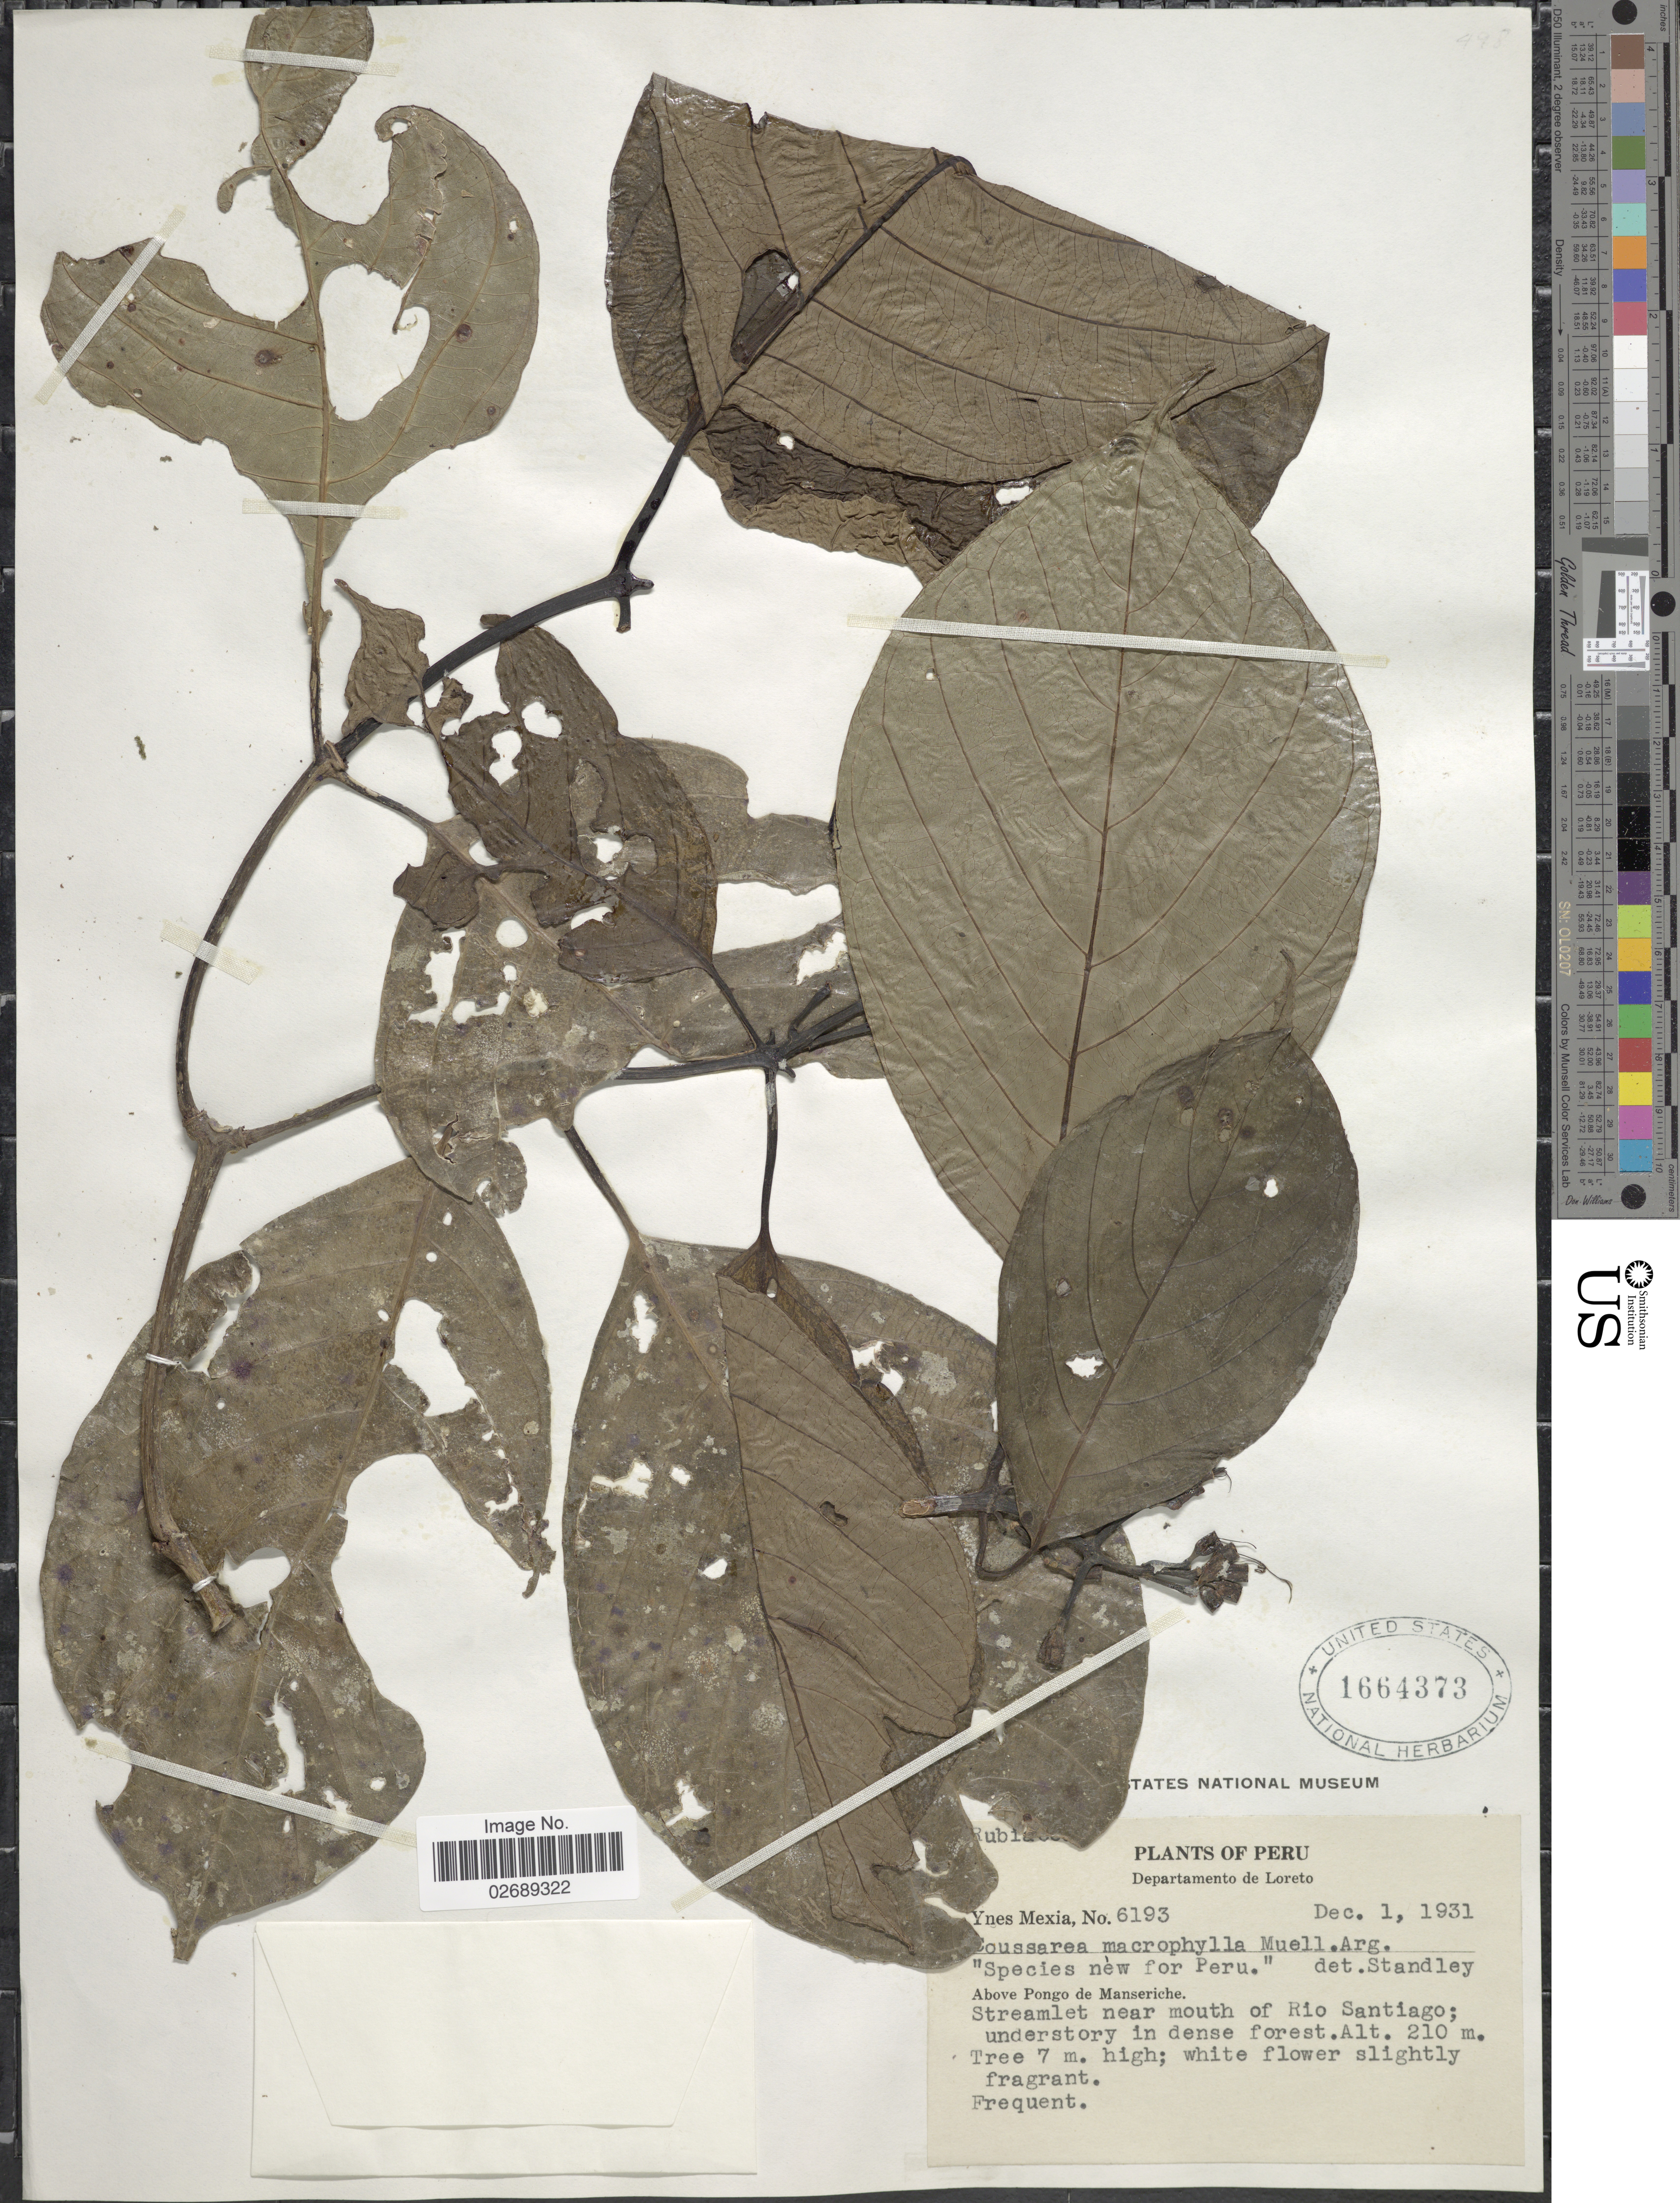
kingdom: Plantae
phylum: Tracheophyta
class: Magnoliopsida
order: Gentianales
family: Rubiaceae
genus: Coussarea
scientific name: Coussarea macrophylla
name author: Müll. Arg.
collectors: Y. Mexia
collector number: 6193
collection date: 1931-12-01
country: Peru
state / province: Loreto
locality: Above Pongo de Manseriche, Streamlet near mouth of Rio Santiago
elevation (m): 210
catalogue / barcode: US 1664373